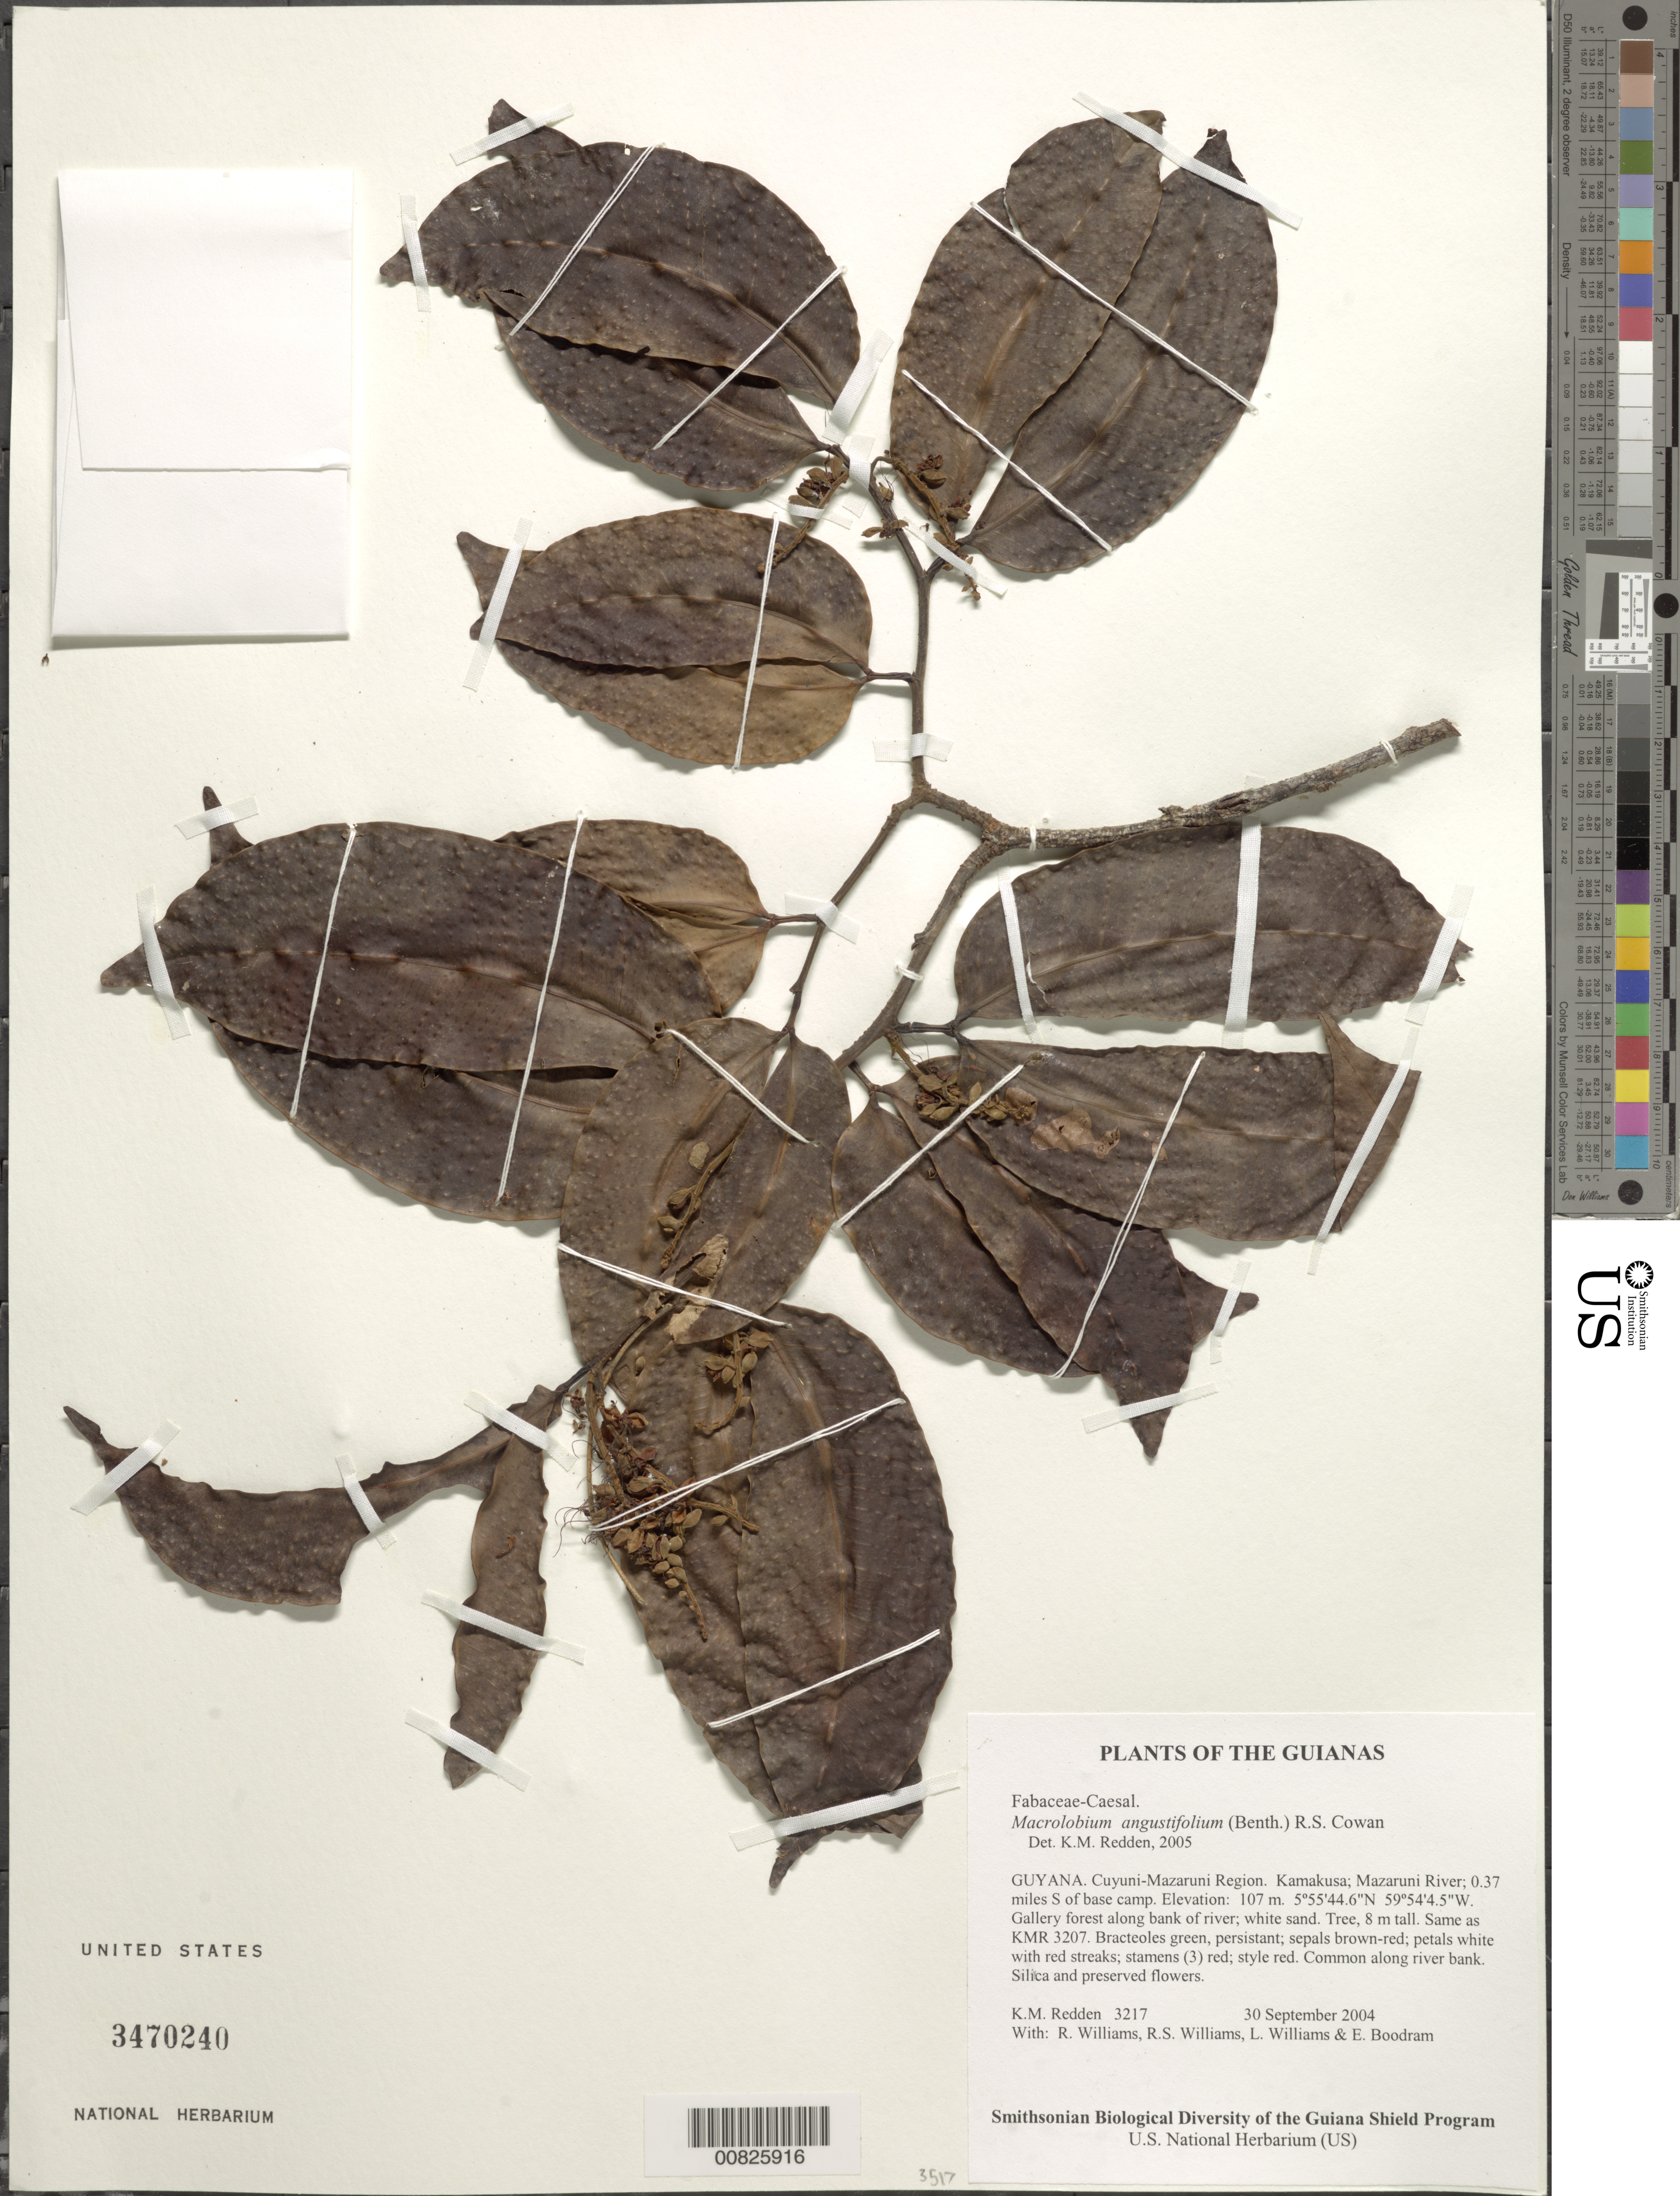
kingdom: Plantae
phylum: Tracheophyta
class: Magnoliopsida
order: Fabales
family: Fabaceae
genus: Macrolobium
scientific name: Macrolobium angustifolium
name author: (Benth.) R.S. Cowan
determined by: Redden, K. M.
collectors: K. M. Redden, R. Williams, R. S. Williams, L. Williams & E. Boodram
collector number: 3217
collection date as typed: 30 September 2004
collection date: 2004-09-30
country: Guyana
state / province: Cuyuni-Mazaruni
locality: Kamakusa; Mazaruni River; 0.37 miles S of base camp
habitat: Gallery forest along bank of river; white sand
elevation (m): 107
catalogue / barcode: US 3470240